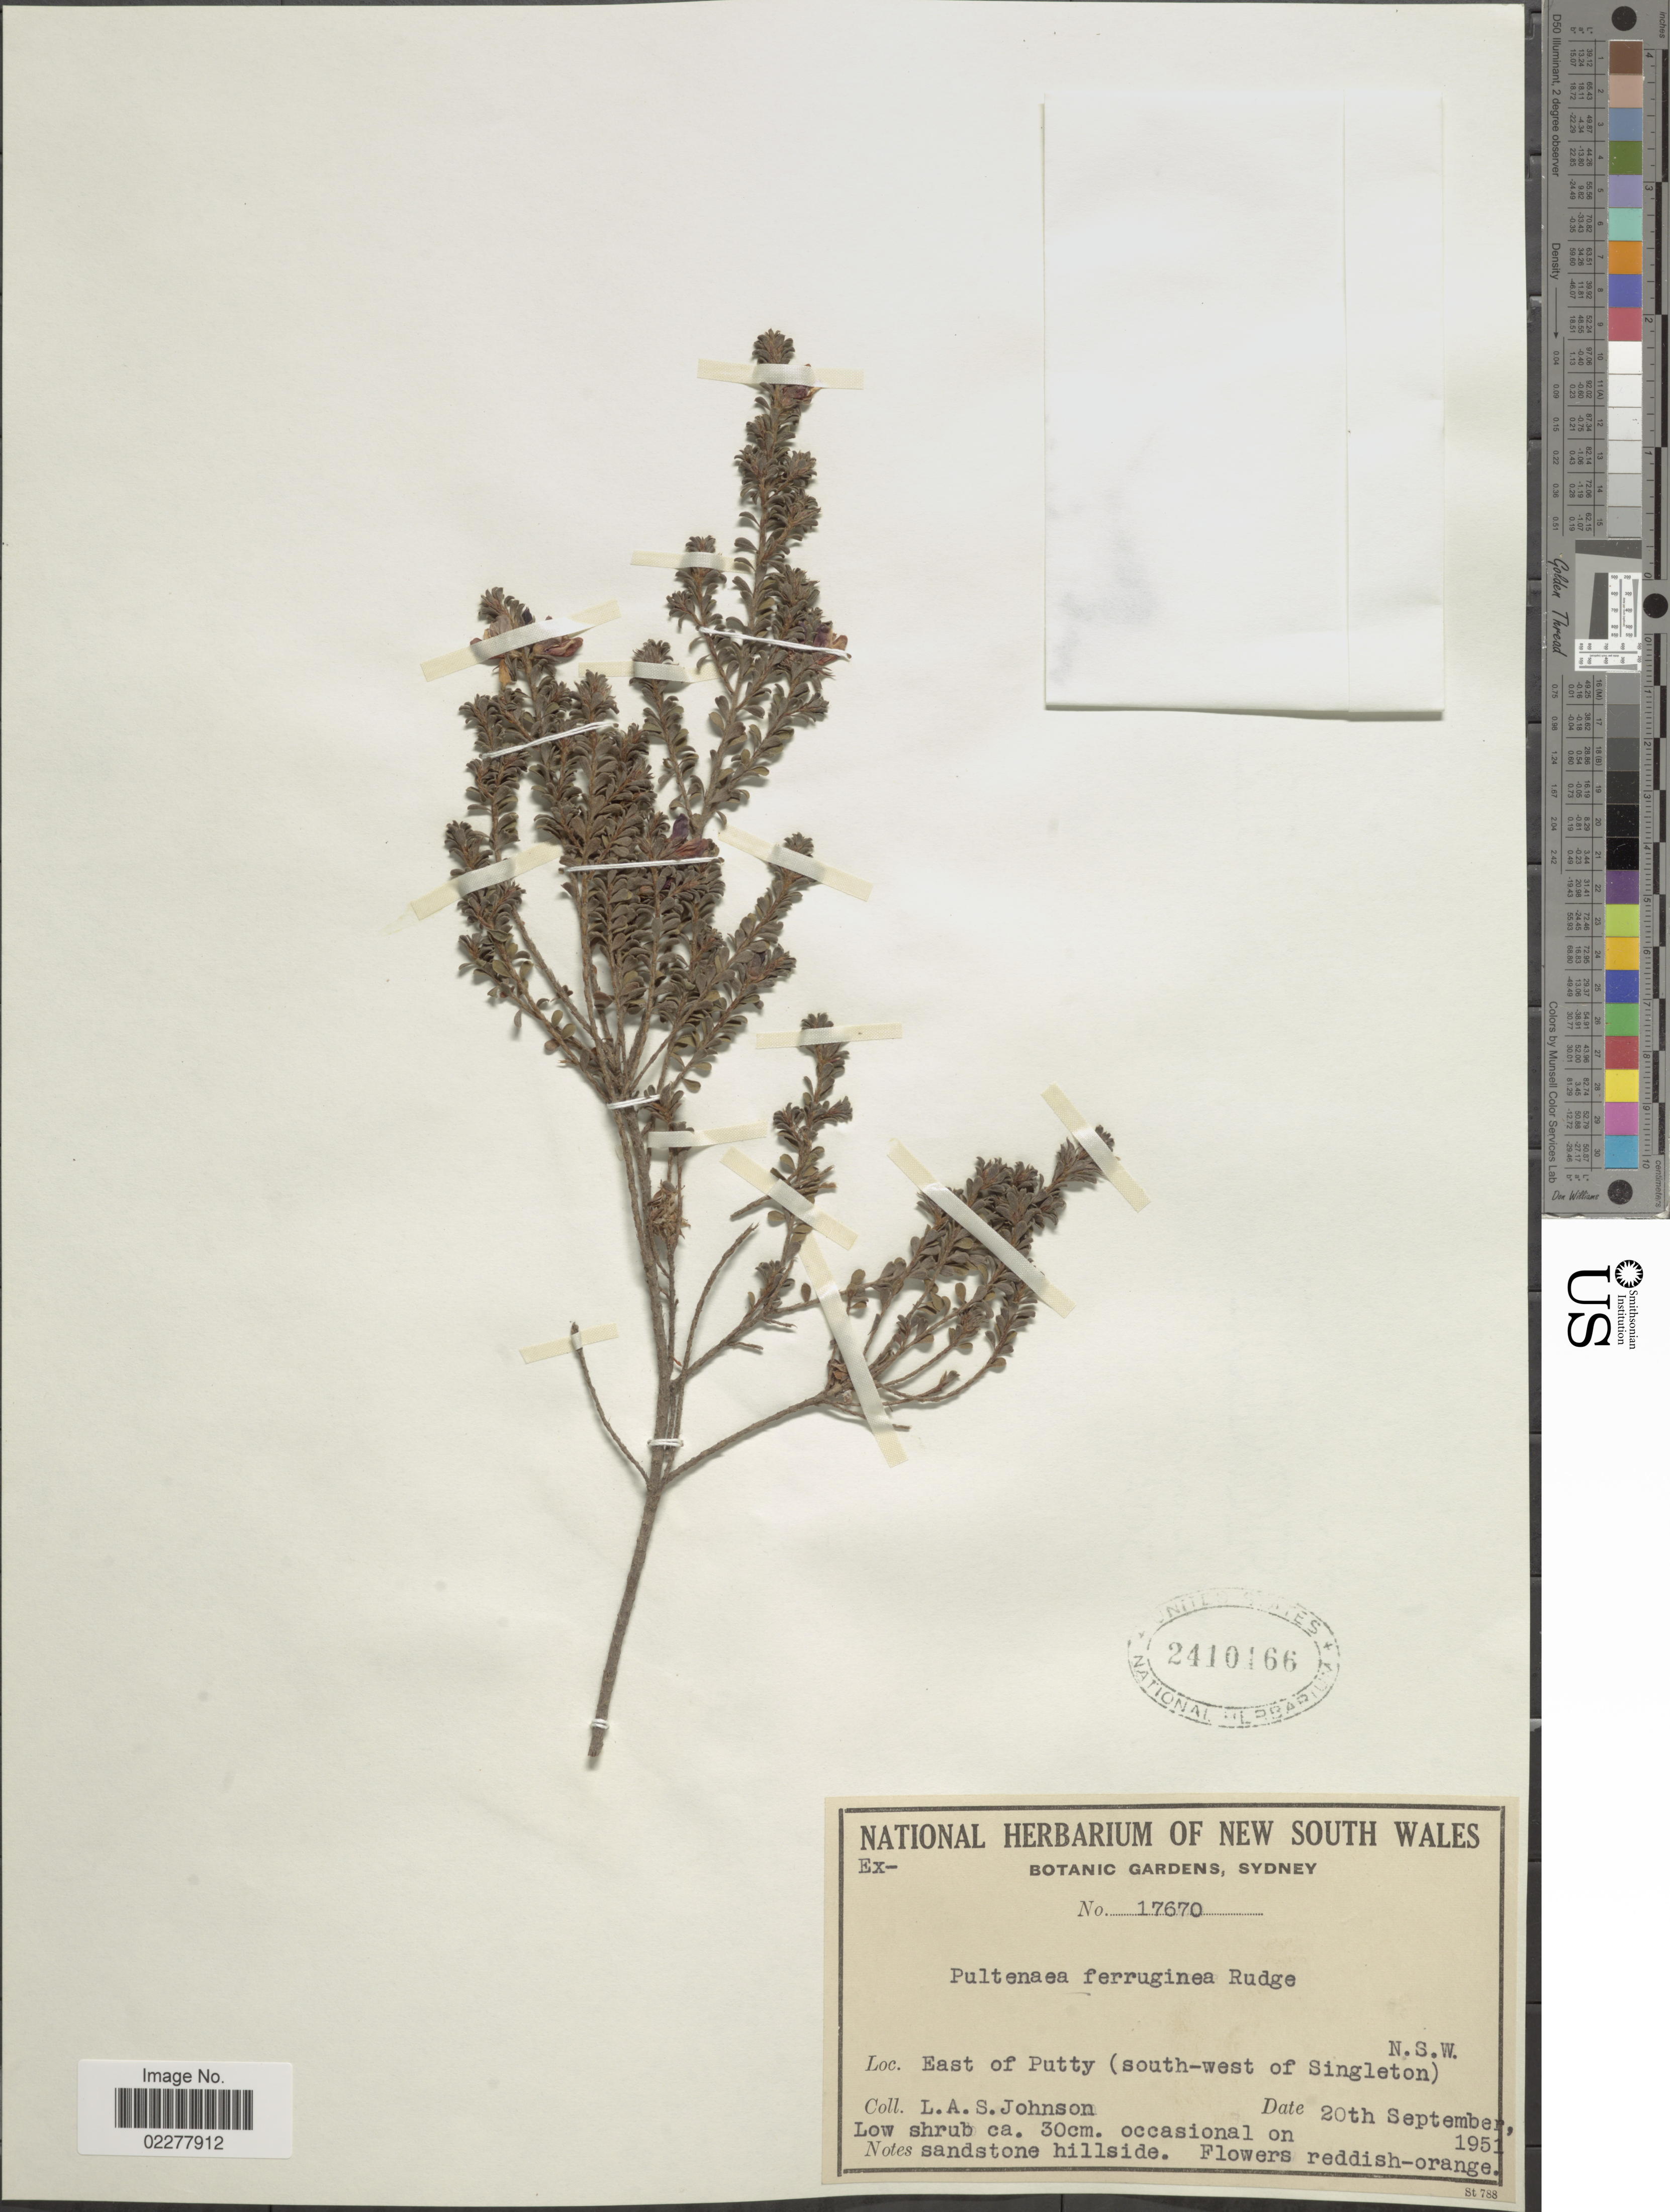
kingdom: Plantae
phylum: Tracheophyta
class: Magnoliopsida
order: Fabales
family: Fabaceae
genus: Pultenaea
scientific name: Pultenaea ferruginea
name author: Rudge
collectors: L. A. S. Johnson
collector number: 17670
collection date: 1951-09-20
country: Australia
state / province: New South Wales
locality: East of Putty (south-west of Singleton) N.S.W.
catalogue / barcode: US 2410166